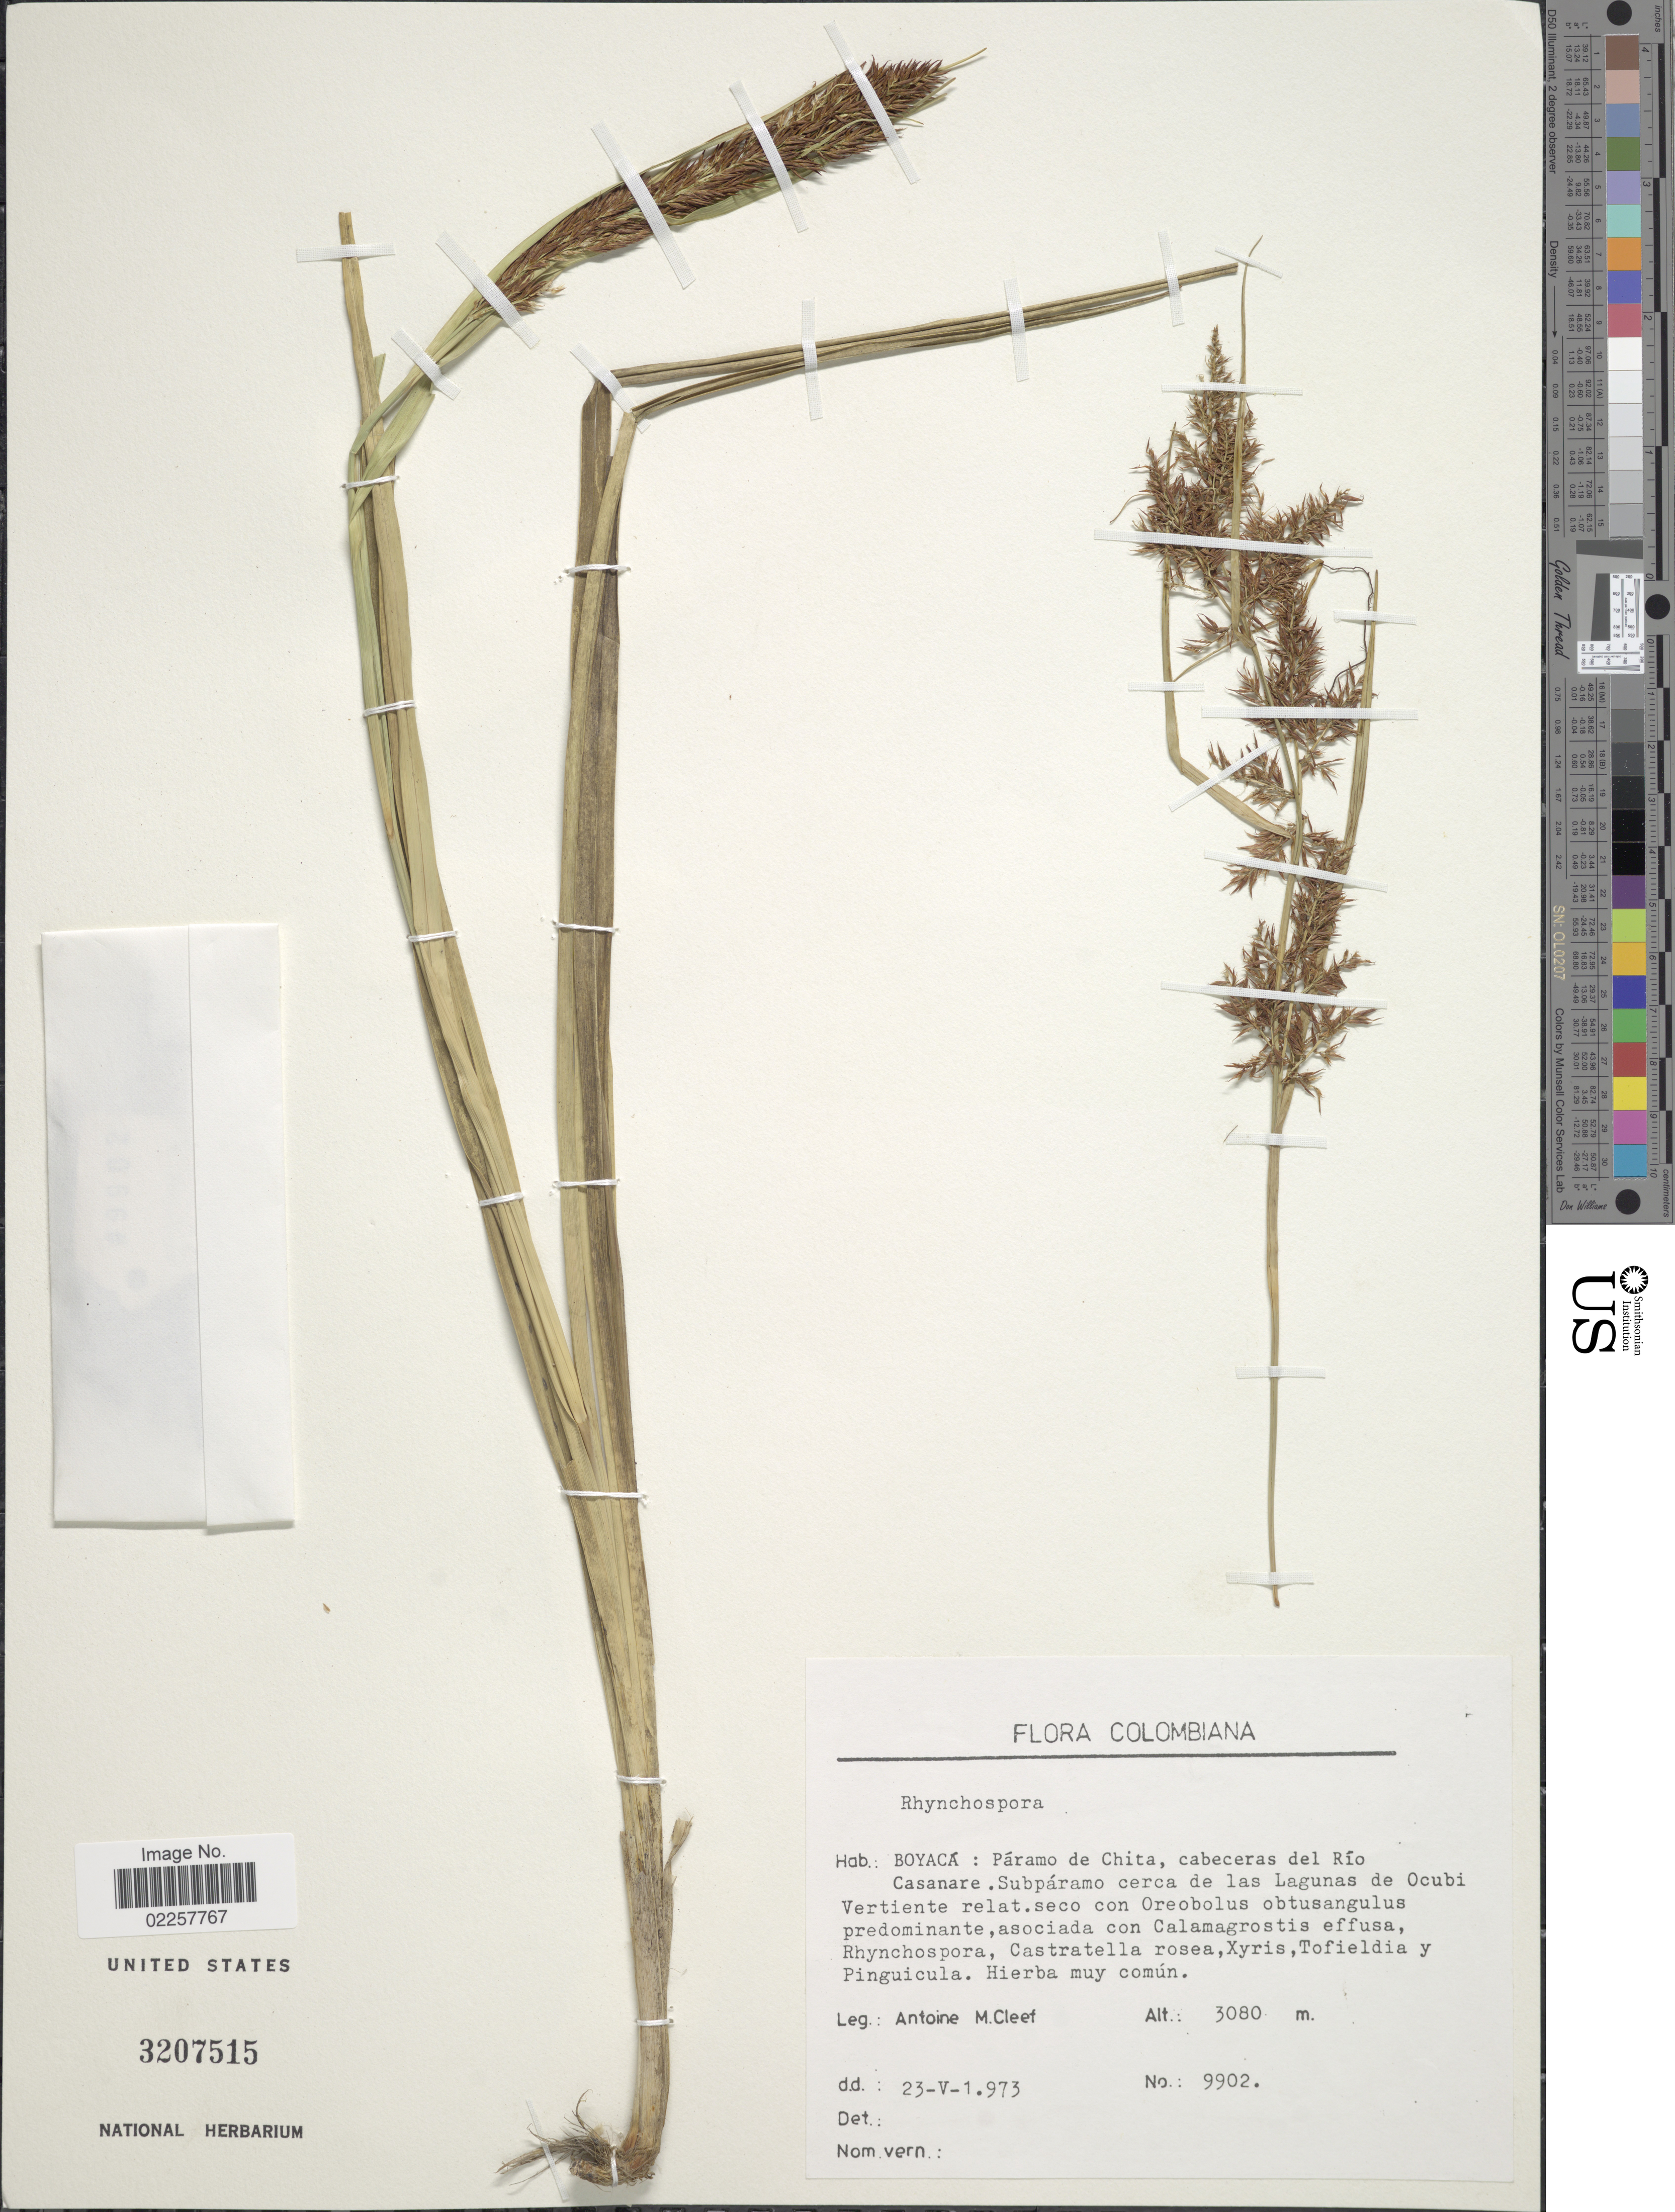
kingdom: Plantae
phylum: Tracheophyta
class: Liliopsida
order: Poales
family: Cyperaceae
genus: Rhynchospora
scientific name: Rhynchospora sp.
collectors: A. M. Cleef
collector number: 9902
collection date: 1973-05-23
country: Colombia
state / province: Boyacá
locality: Paramo de Chita, cabeceras del Rio Casanare. Subparamo cerca de las Lagunas de Ocubi Vertiente relat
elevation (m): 3080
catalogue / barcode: US 3207515